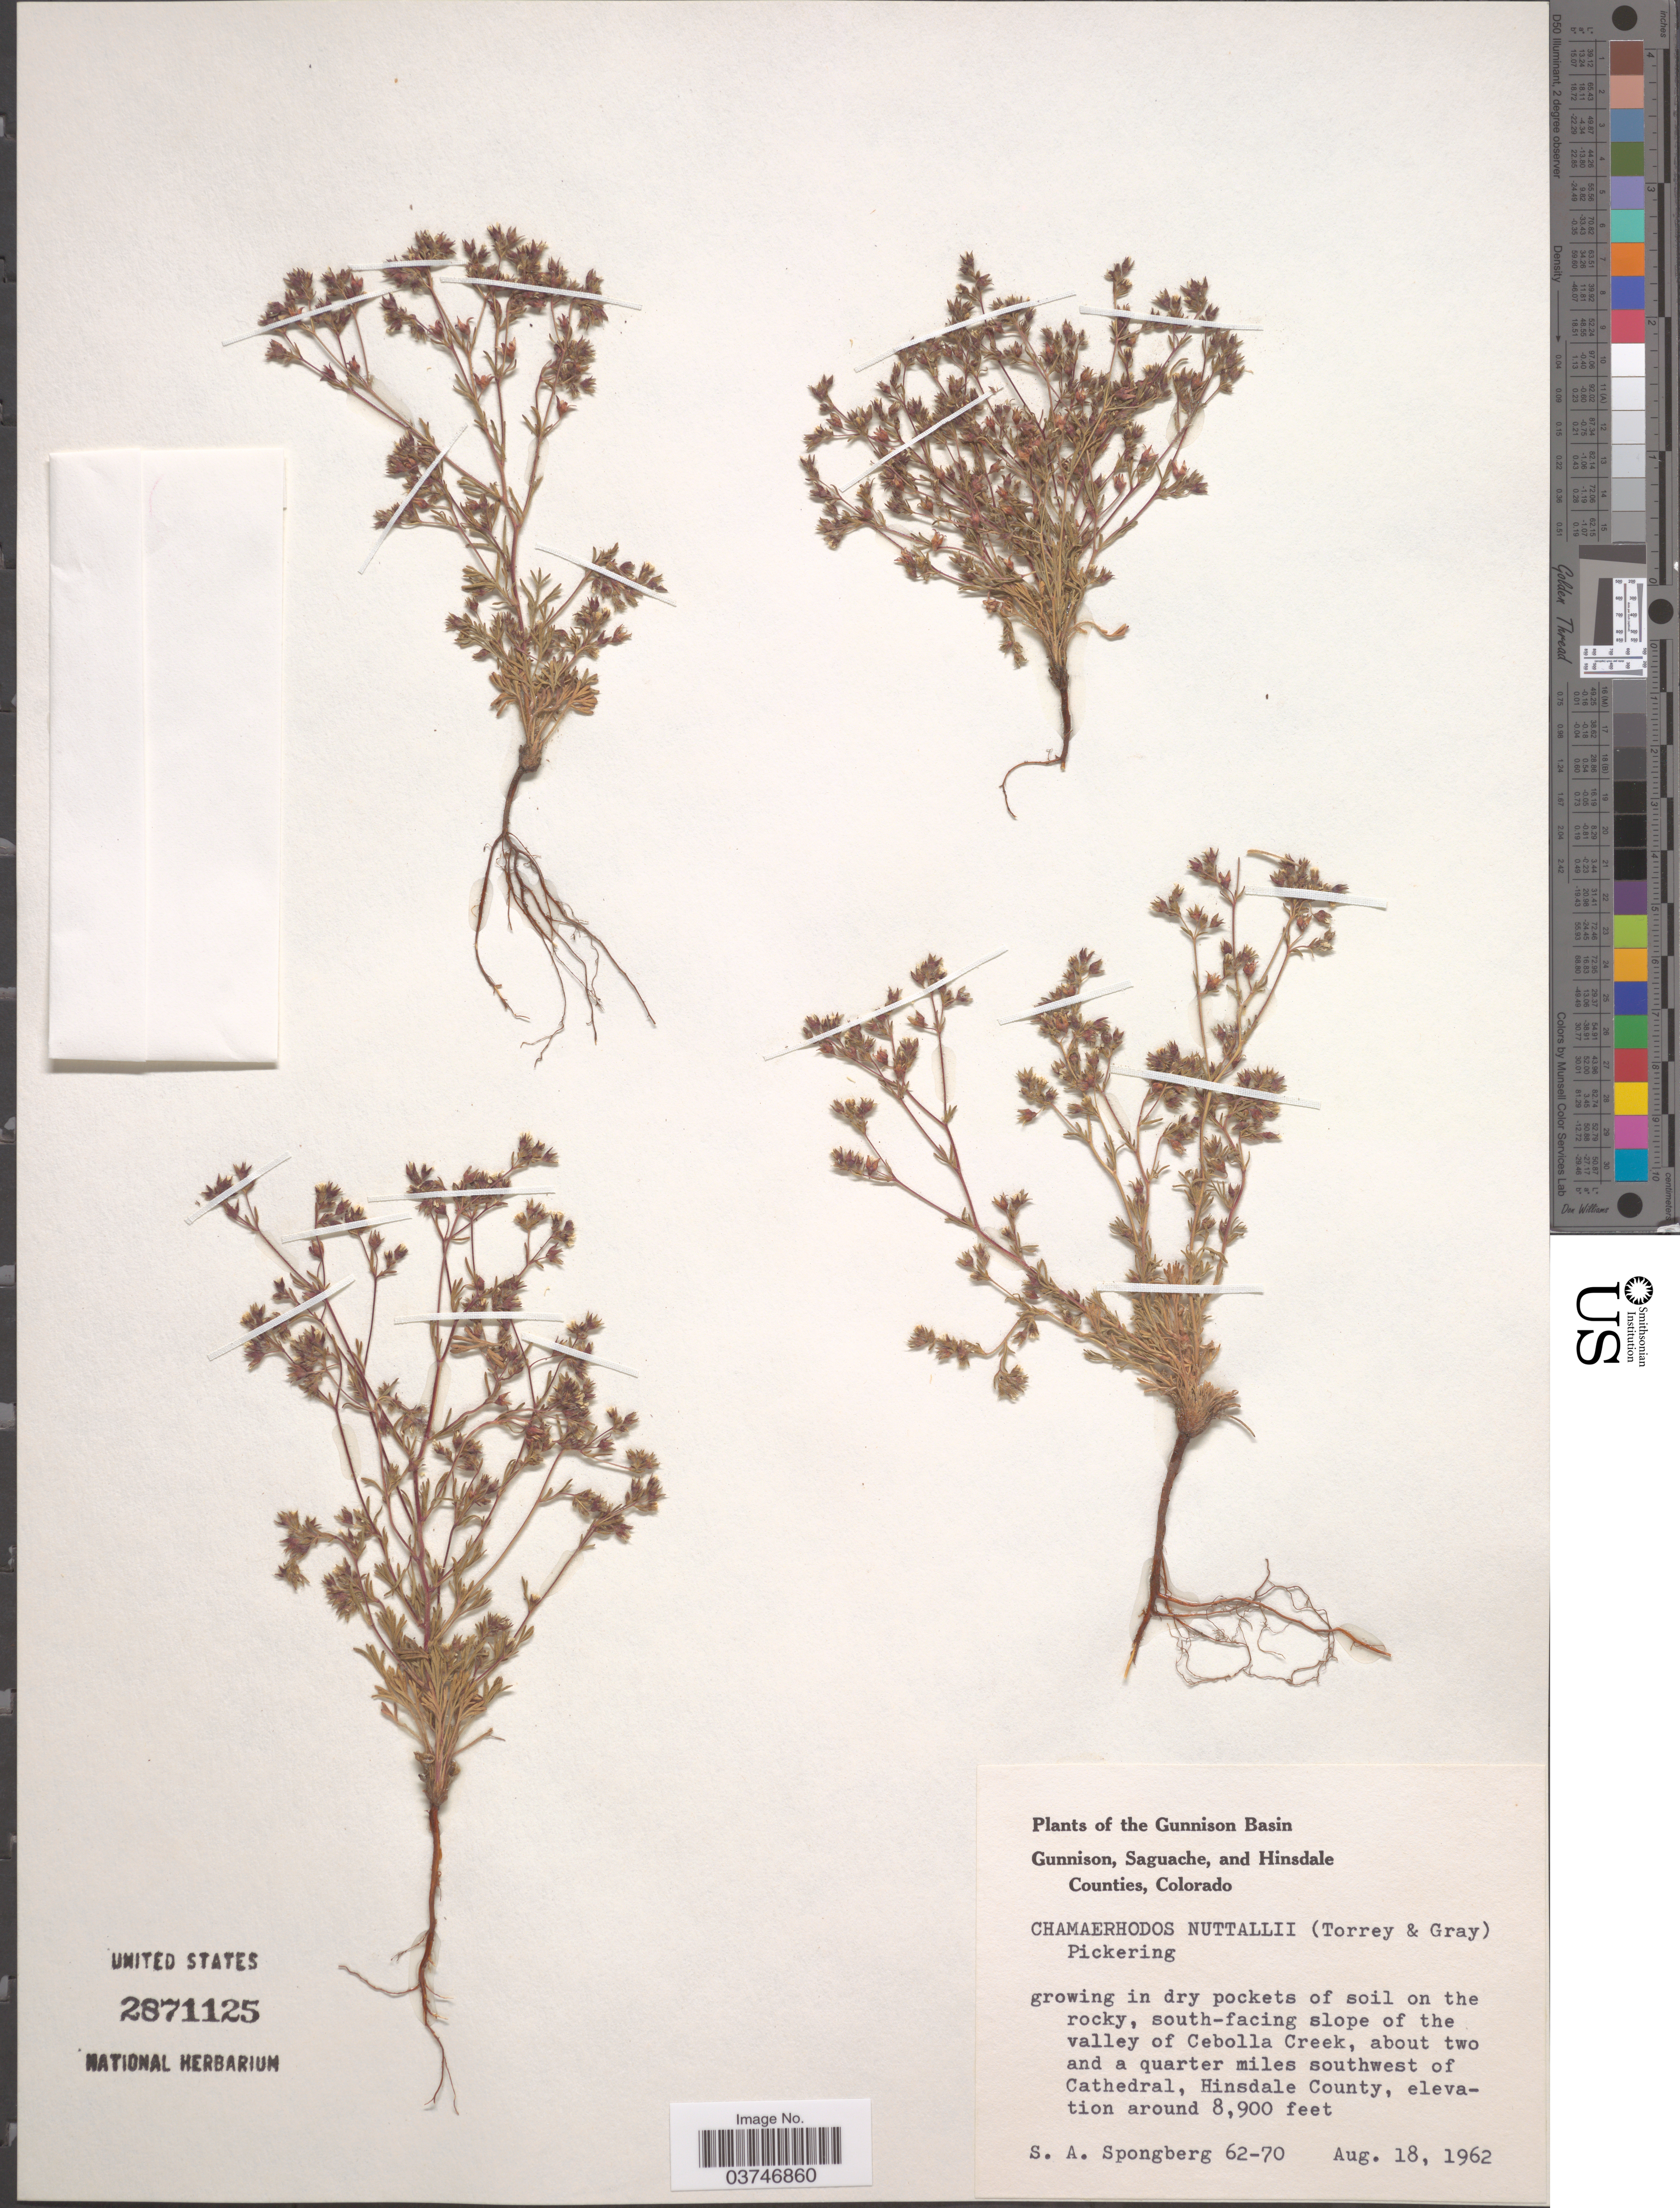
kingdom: Plantae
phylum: Tracheophyta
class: Magnoliopsida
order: Rosales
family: Rosaceae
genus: Chamaerhodos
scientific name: Chamaerhodos erecta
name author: (L.) Bunge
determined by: U.S. National Herbarium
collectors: S. A.Spongberg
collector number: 62-70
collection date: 1962-08-18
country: United States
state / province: Colorado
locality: Gunnison Basin. South-facing slope of the valley of Cebolla Creek, about two and a quarter miles southwest of Cathedral, Hinsdale County.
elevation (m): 2713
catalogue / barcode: US 2871125